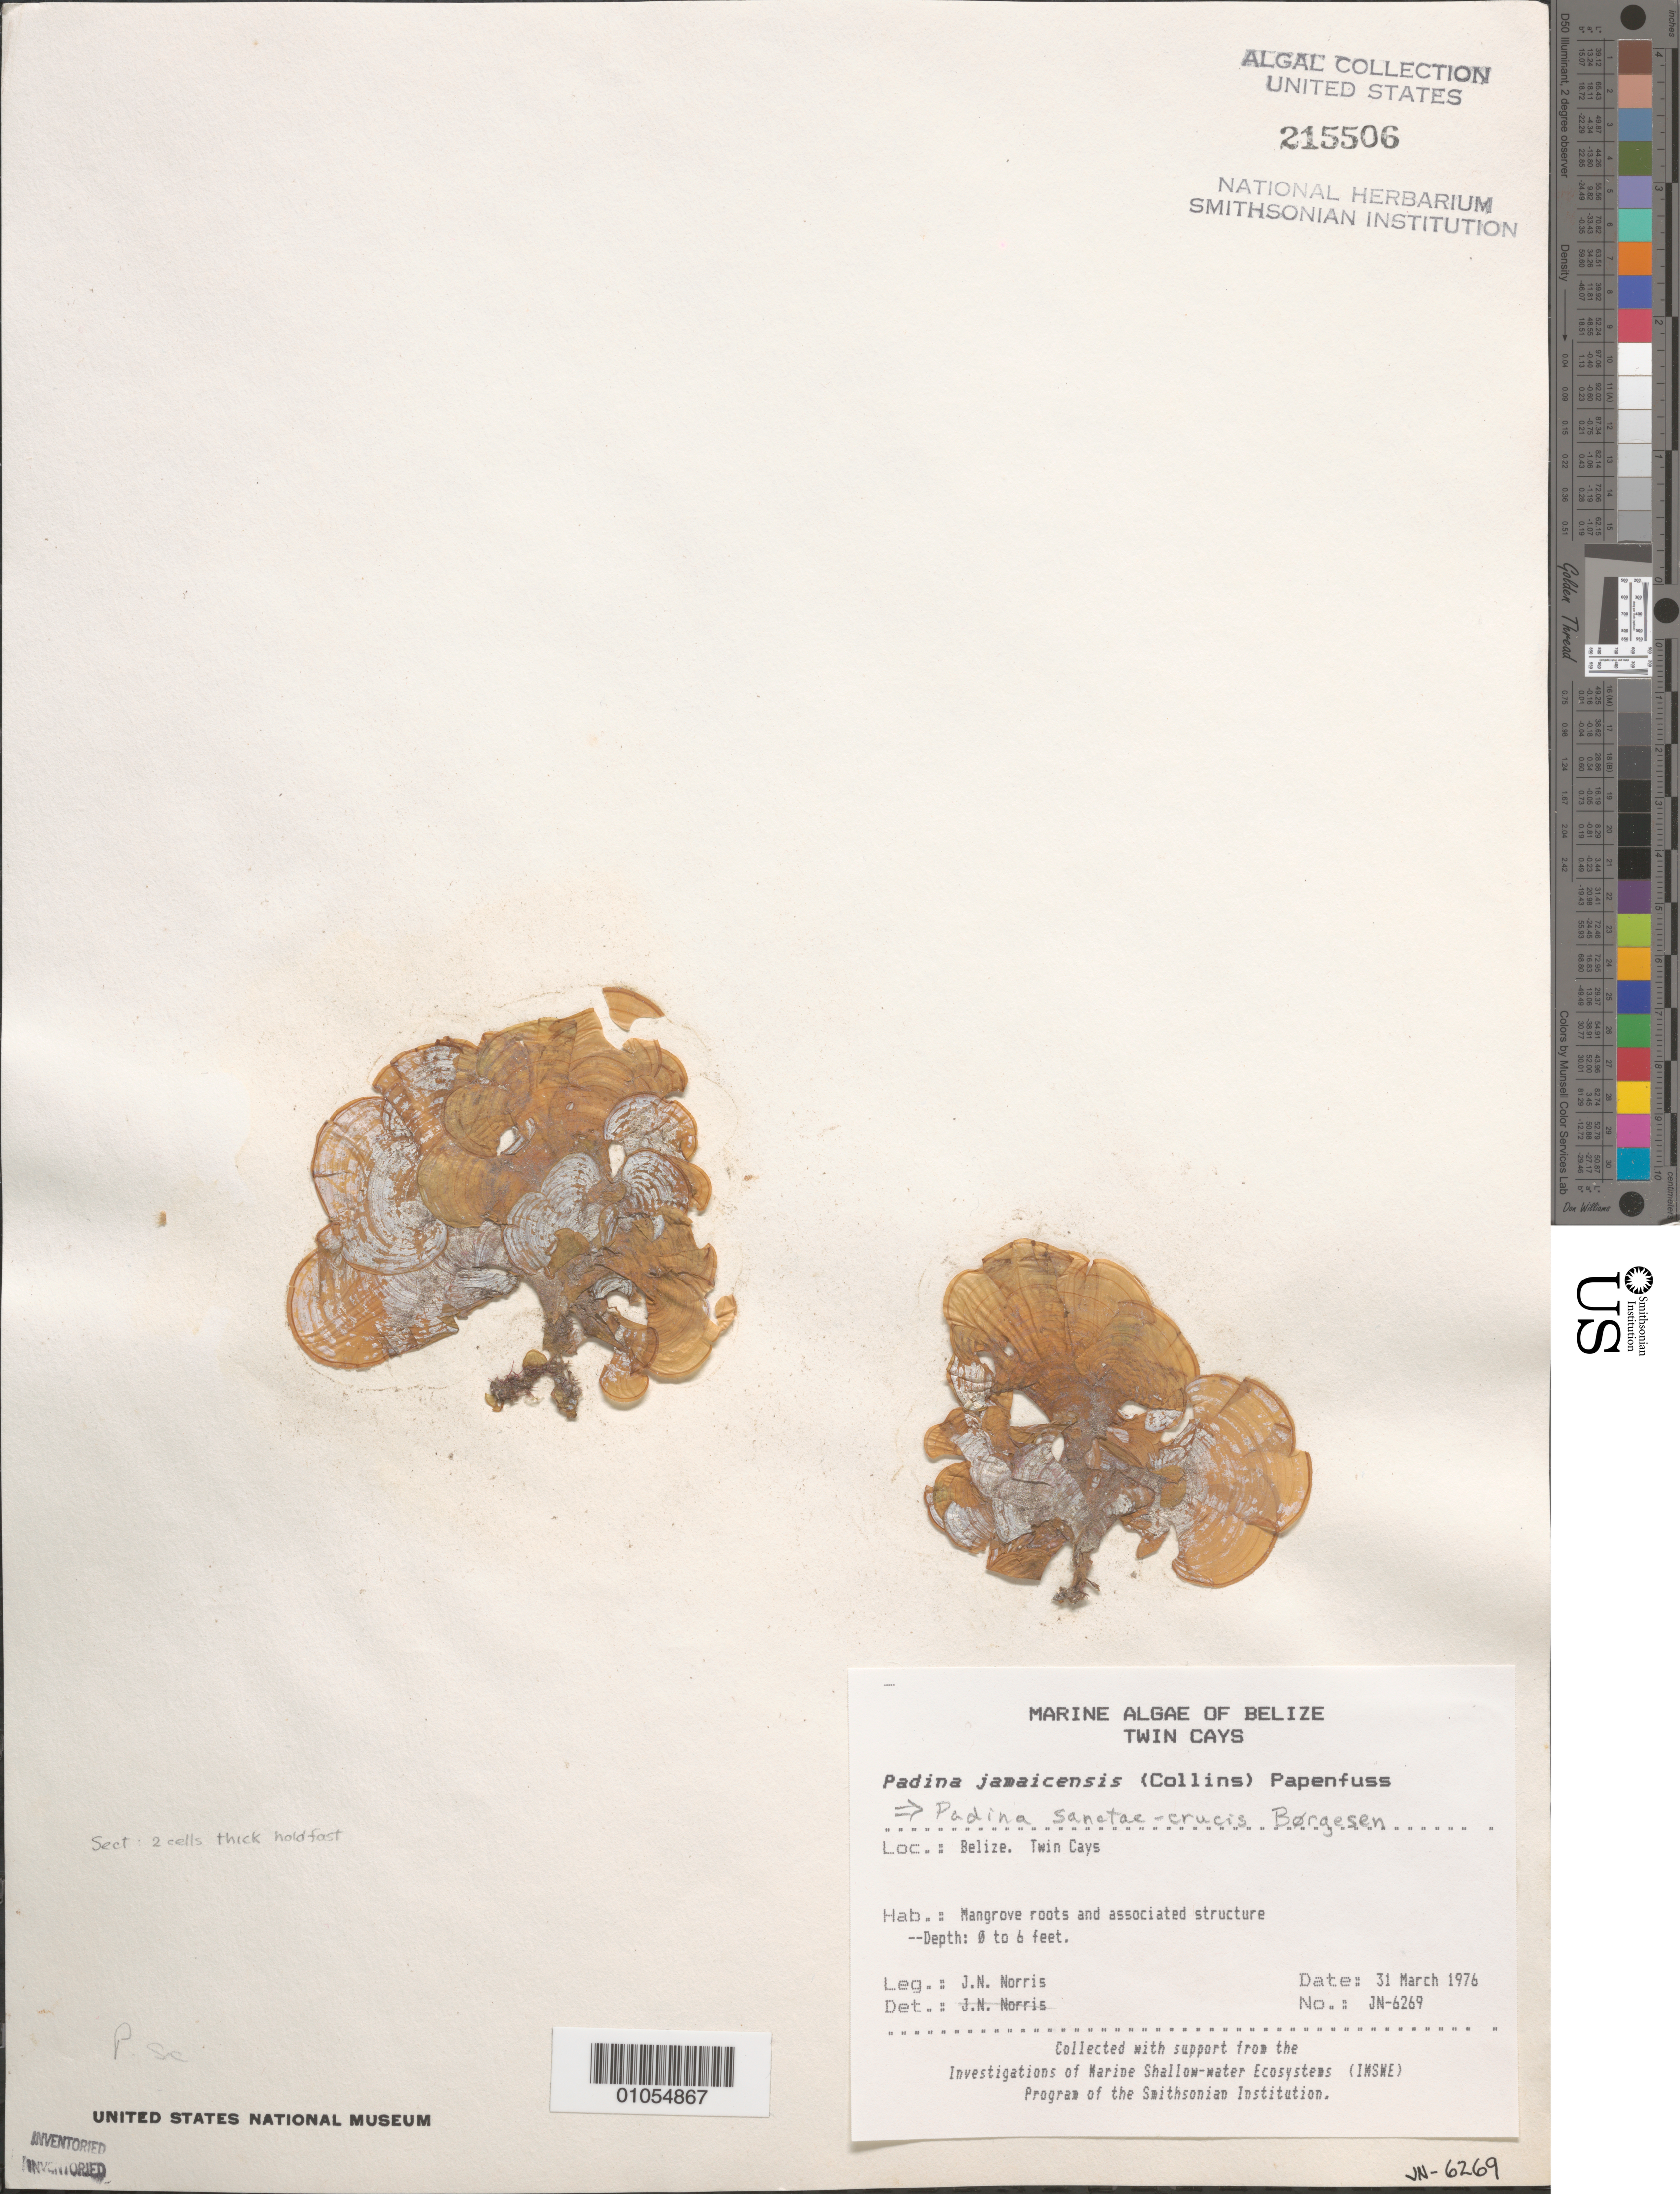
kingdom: Chromista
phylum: Ochrophyta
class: Phaeophyceae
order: Dictyotales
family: Dictyotaceae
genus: Padina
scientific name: Padina sanctae-crucis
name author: Børgesen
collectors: J. N. Norris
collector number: JN-6269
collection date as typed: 31 Mar 1976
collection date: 1976-03-31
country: Belize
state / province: Stann Creek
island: Twin Cays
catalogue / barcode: US 215506